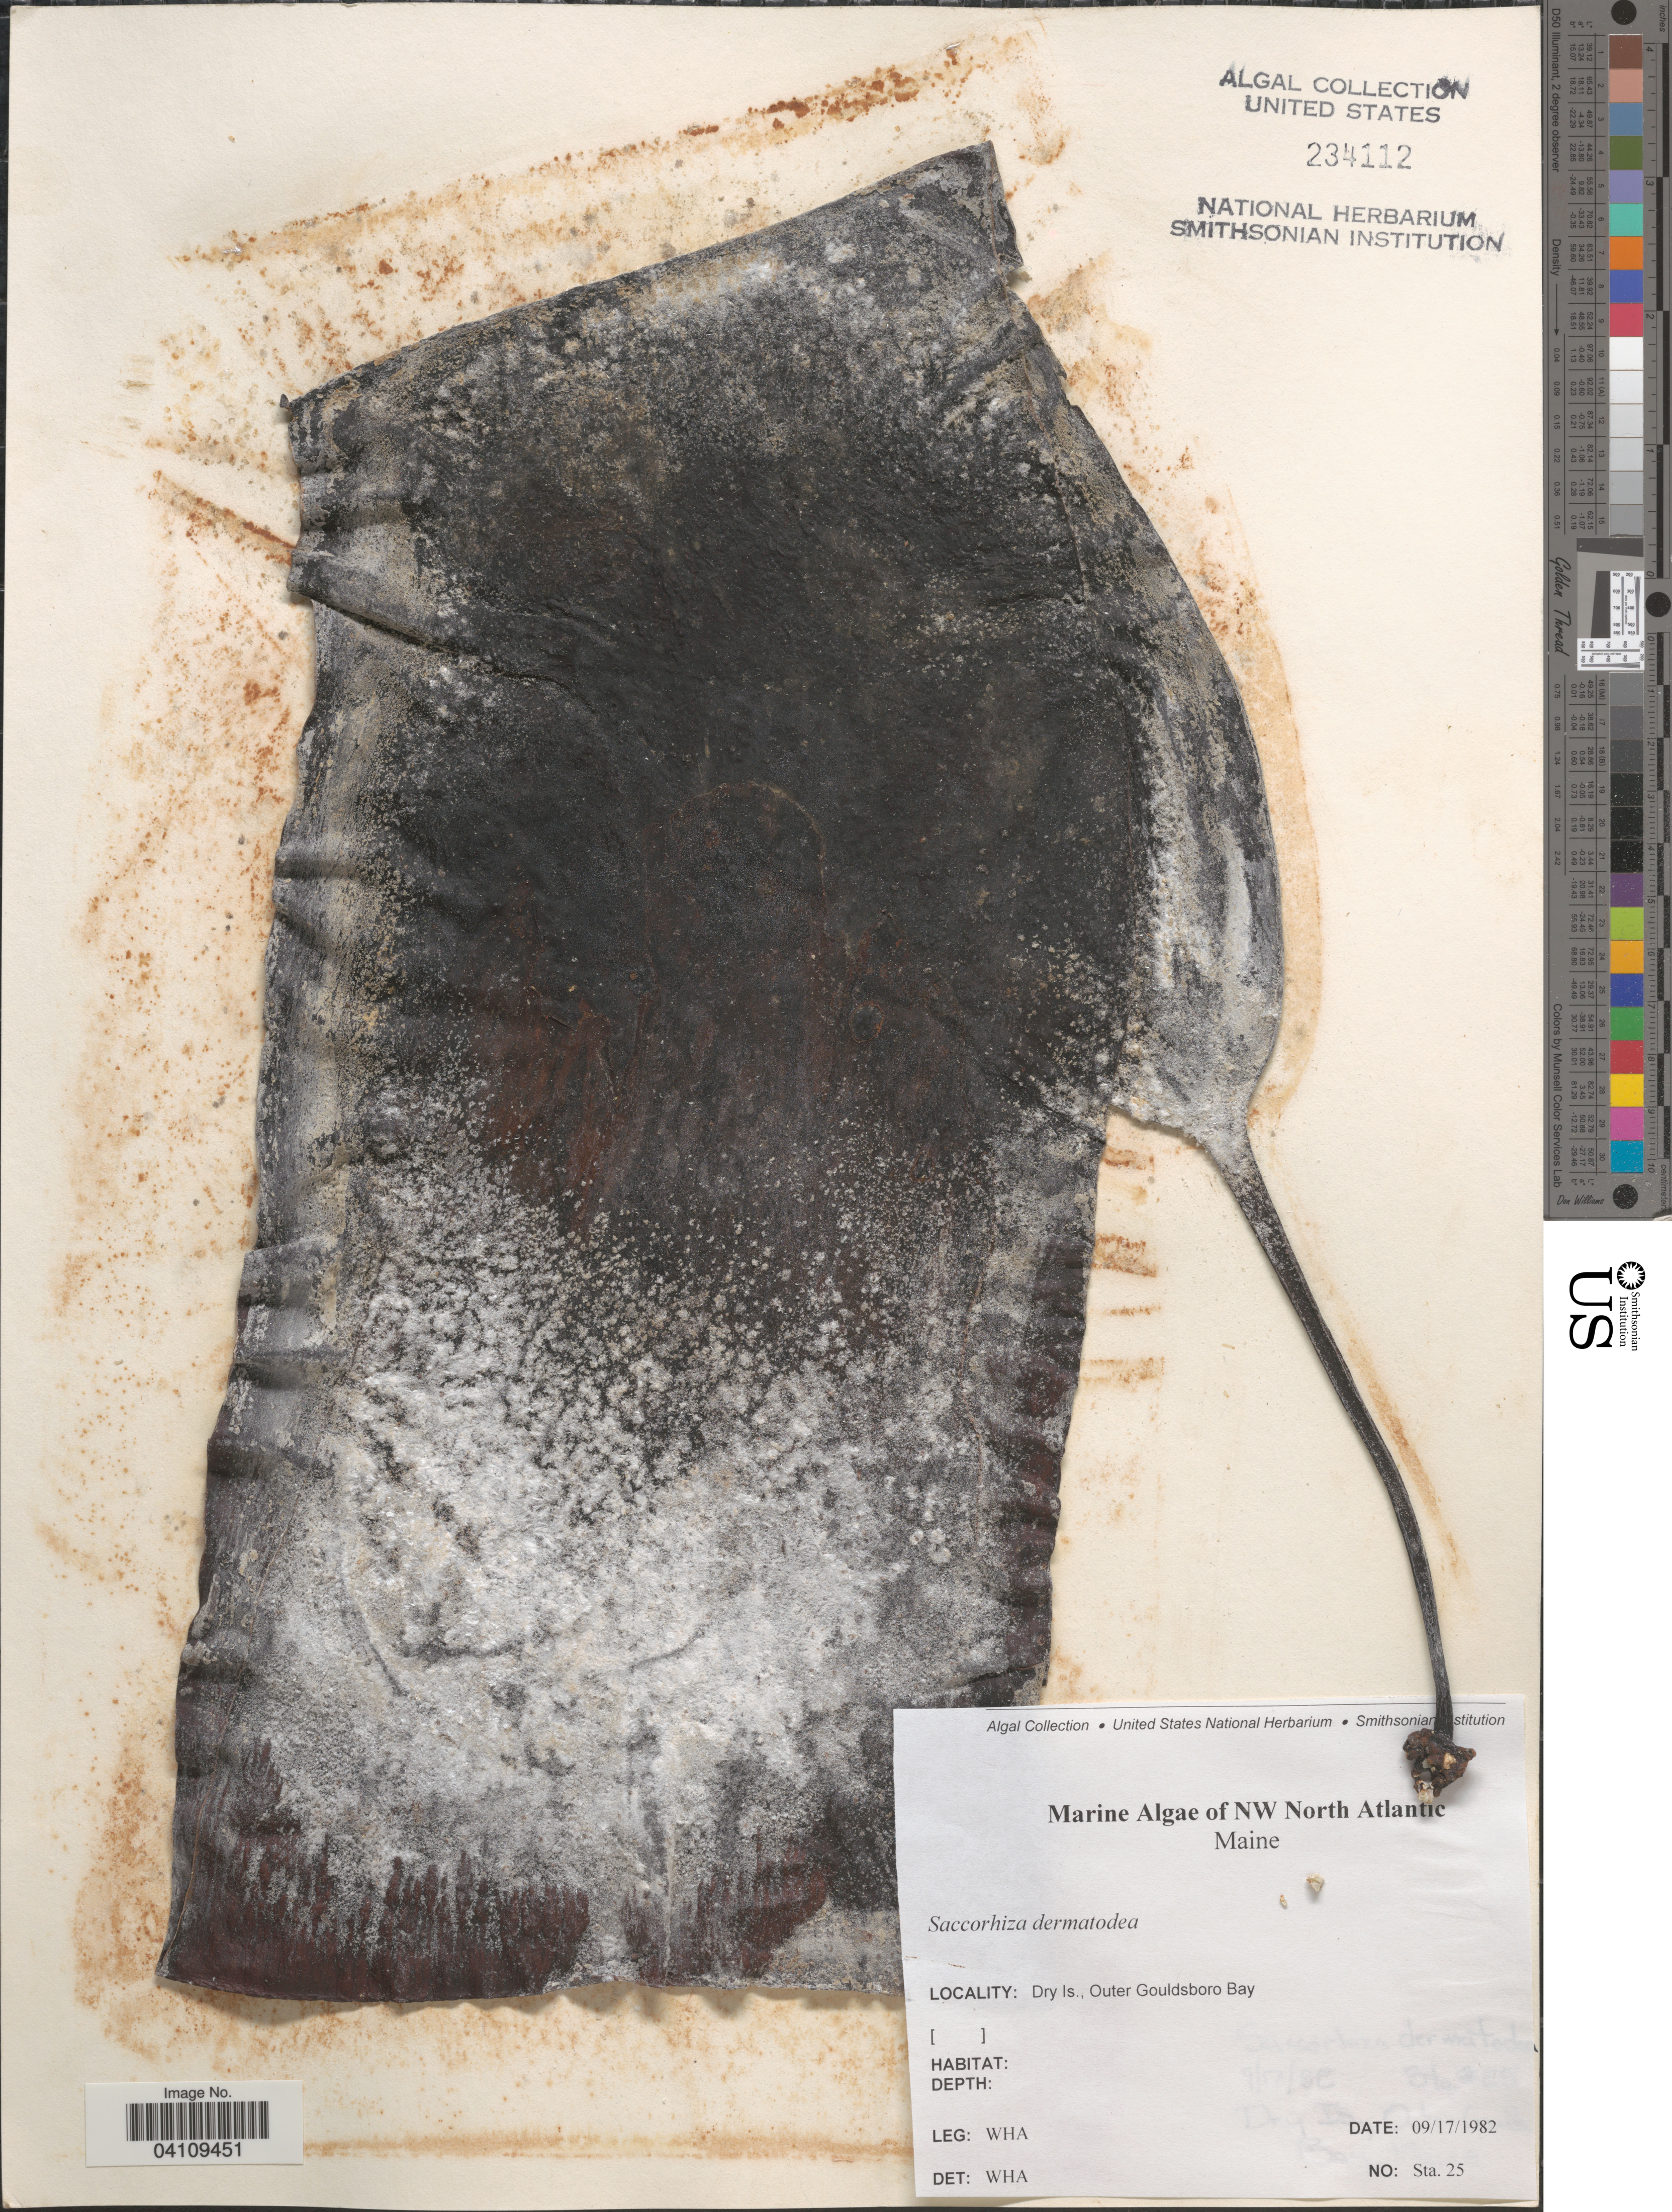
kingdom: Chromista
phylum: Foraminifera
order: Astrorhizida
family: Hyperamminidae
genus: Saccorhiza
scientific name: Saccorhiza dermatodea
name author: (Bach. Pyl.) J. Agardh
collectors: W. H. Adey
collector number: Sta. 25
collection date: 1982-09-17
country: United States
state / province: Maine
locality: NW North Atlantic. Dry Is., Outer Gouldsboro Bay.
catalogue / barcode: US 234112